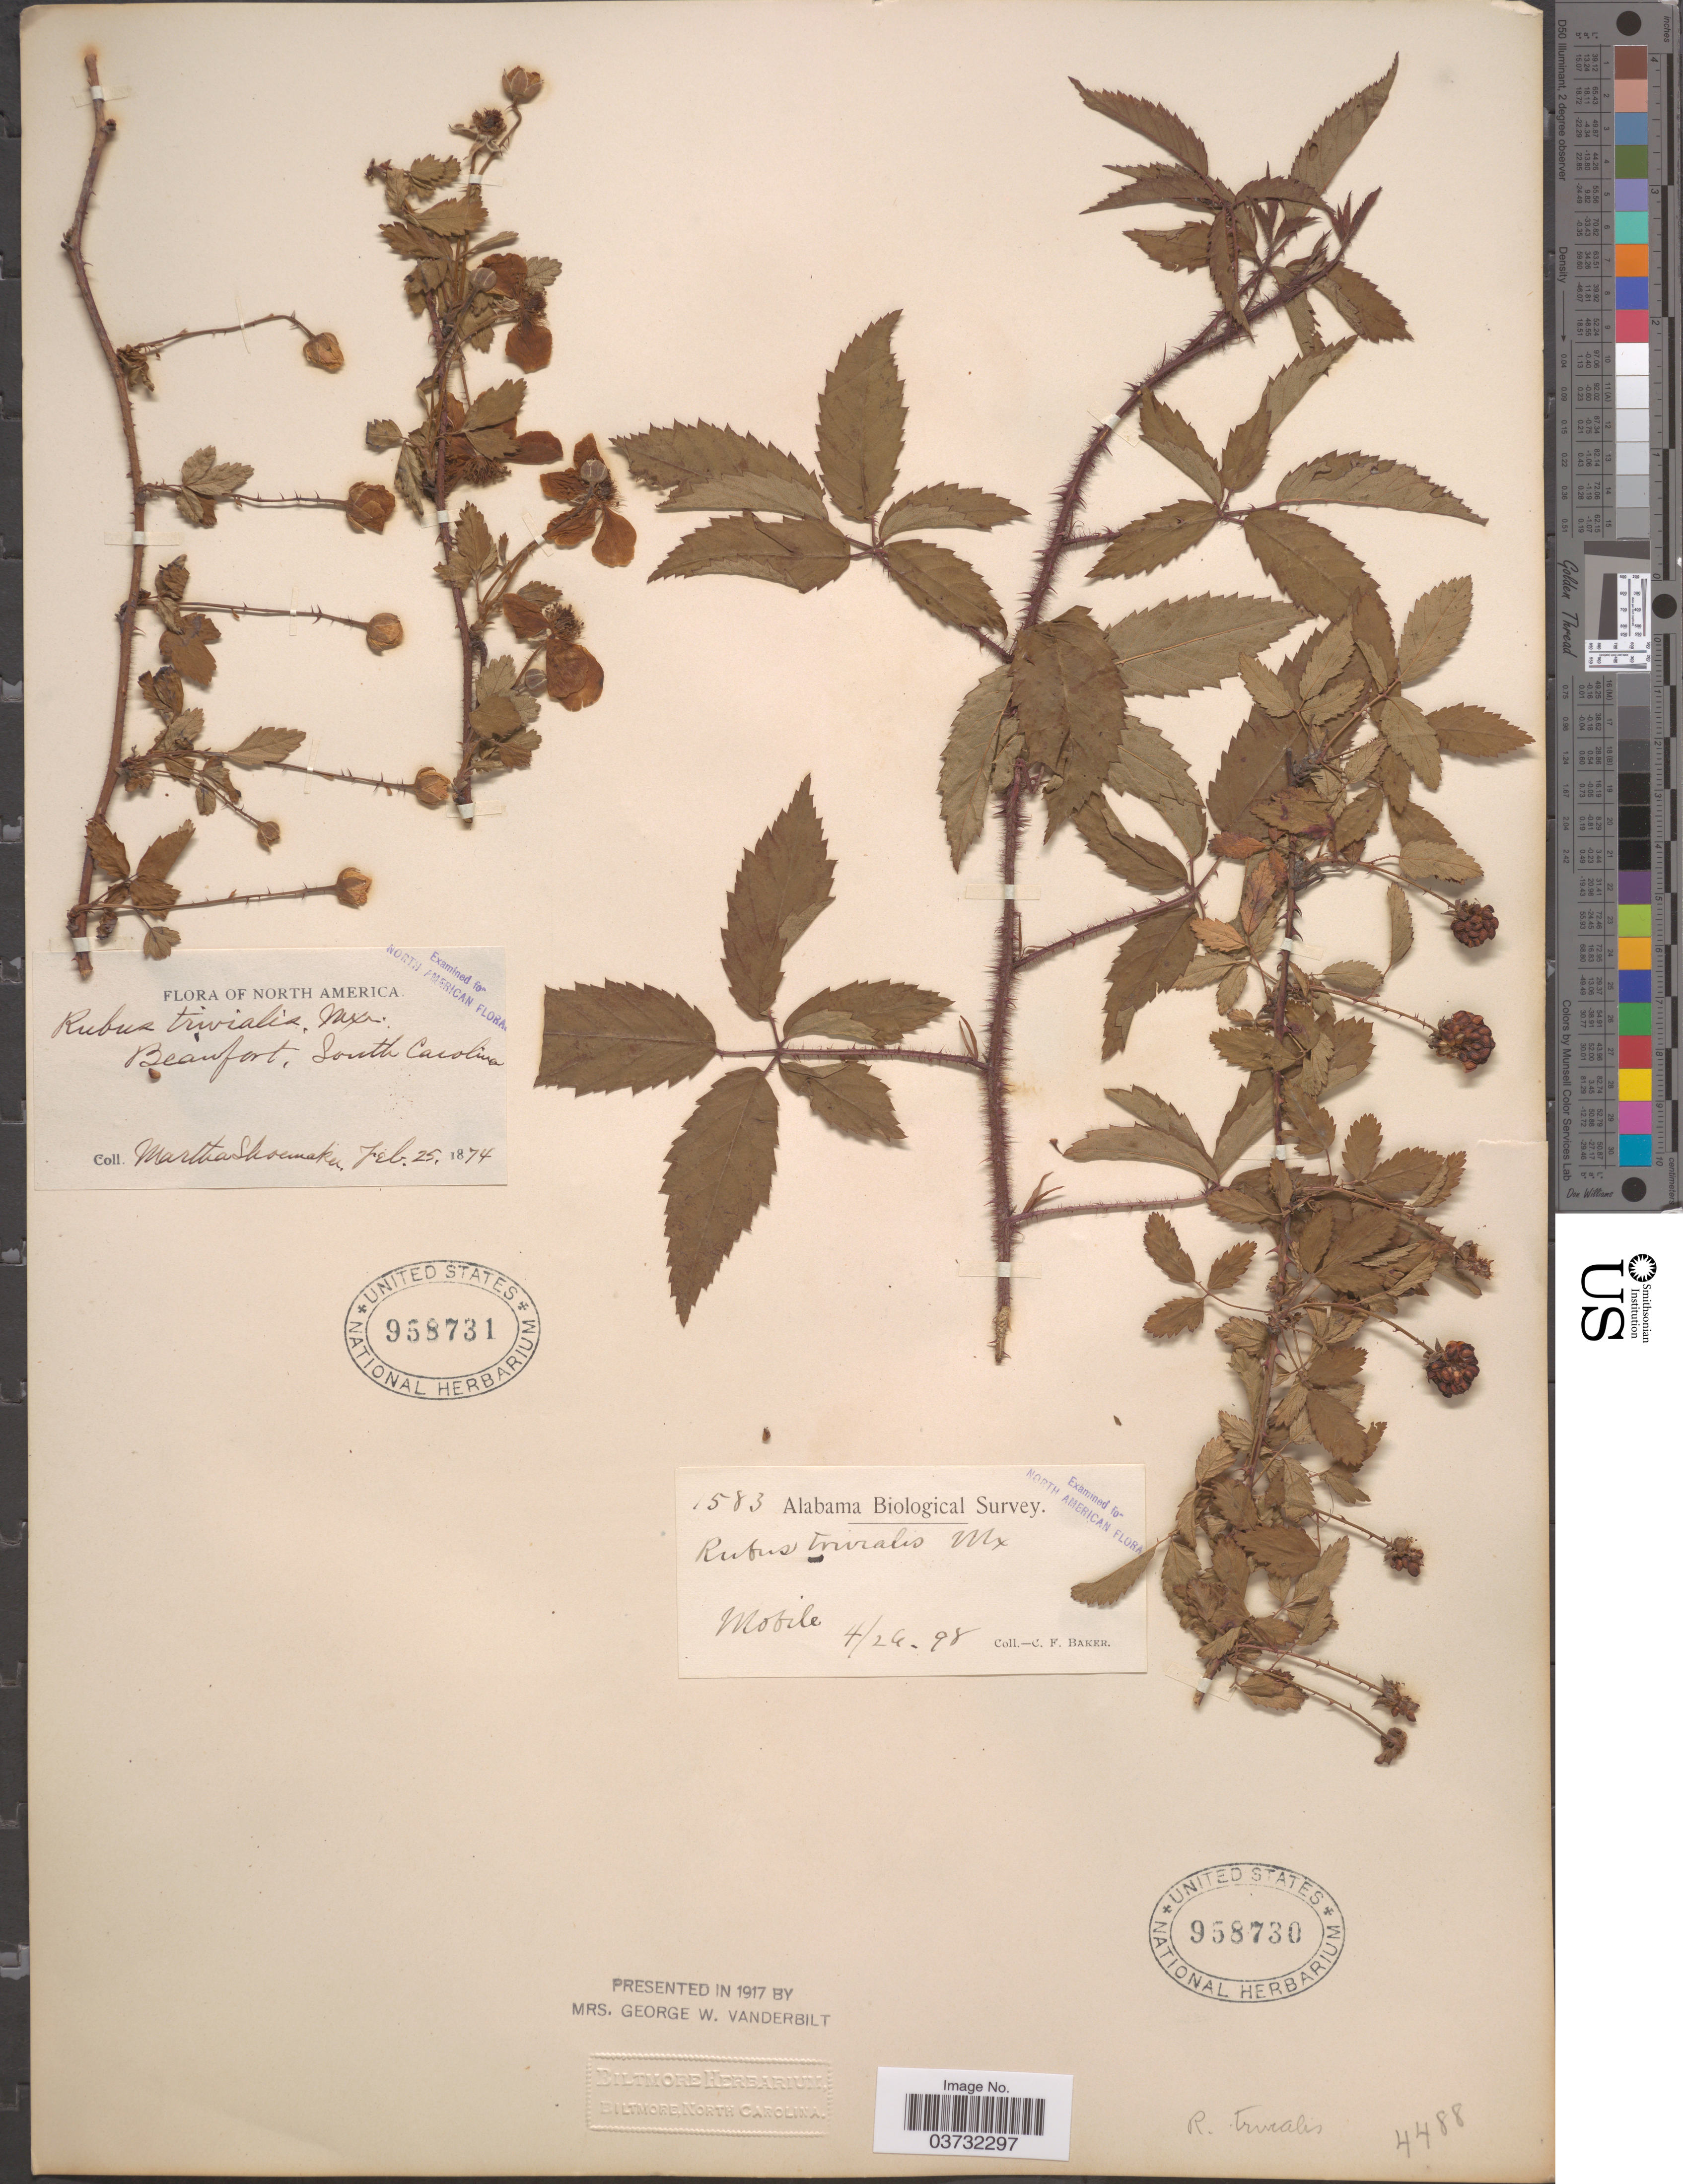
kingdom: Plantae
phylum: Tracheophyta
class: Magnoliopsida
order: Rosales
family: Rosaceae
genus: Rubus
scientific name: Rubus trivialis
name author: Michx.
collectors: C. F. Baker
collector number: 1583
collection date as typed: Transcribed d/m/y: 24/4/98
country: United States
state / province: Alabama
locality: Mobile.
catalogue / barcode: US 958730-2